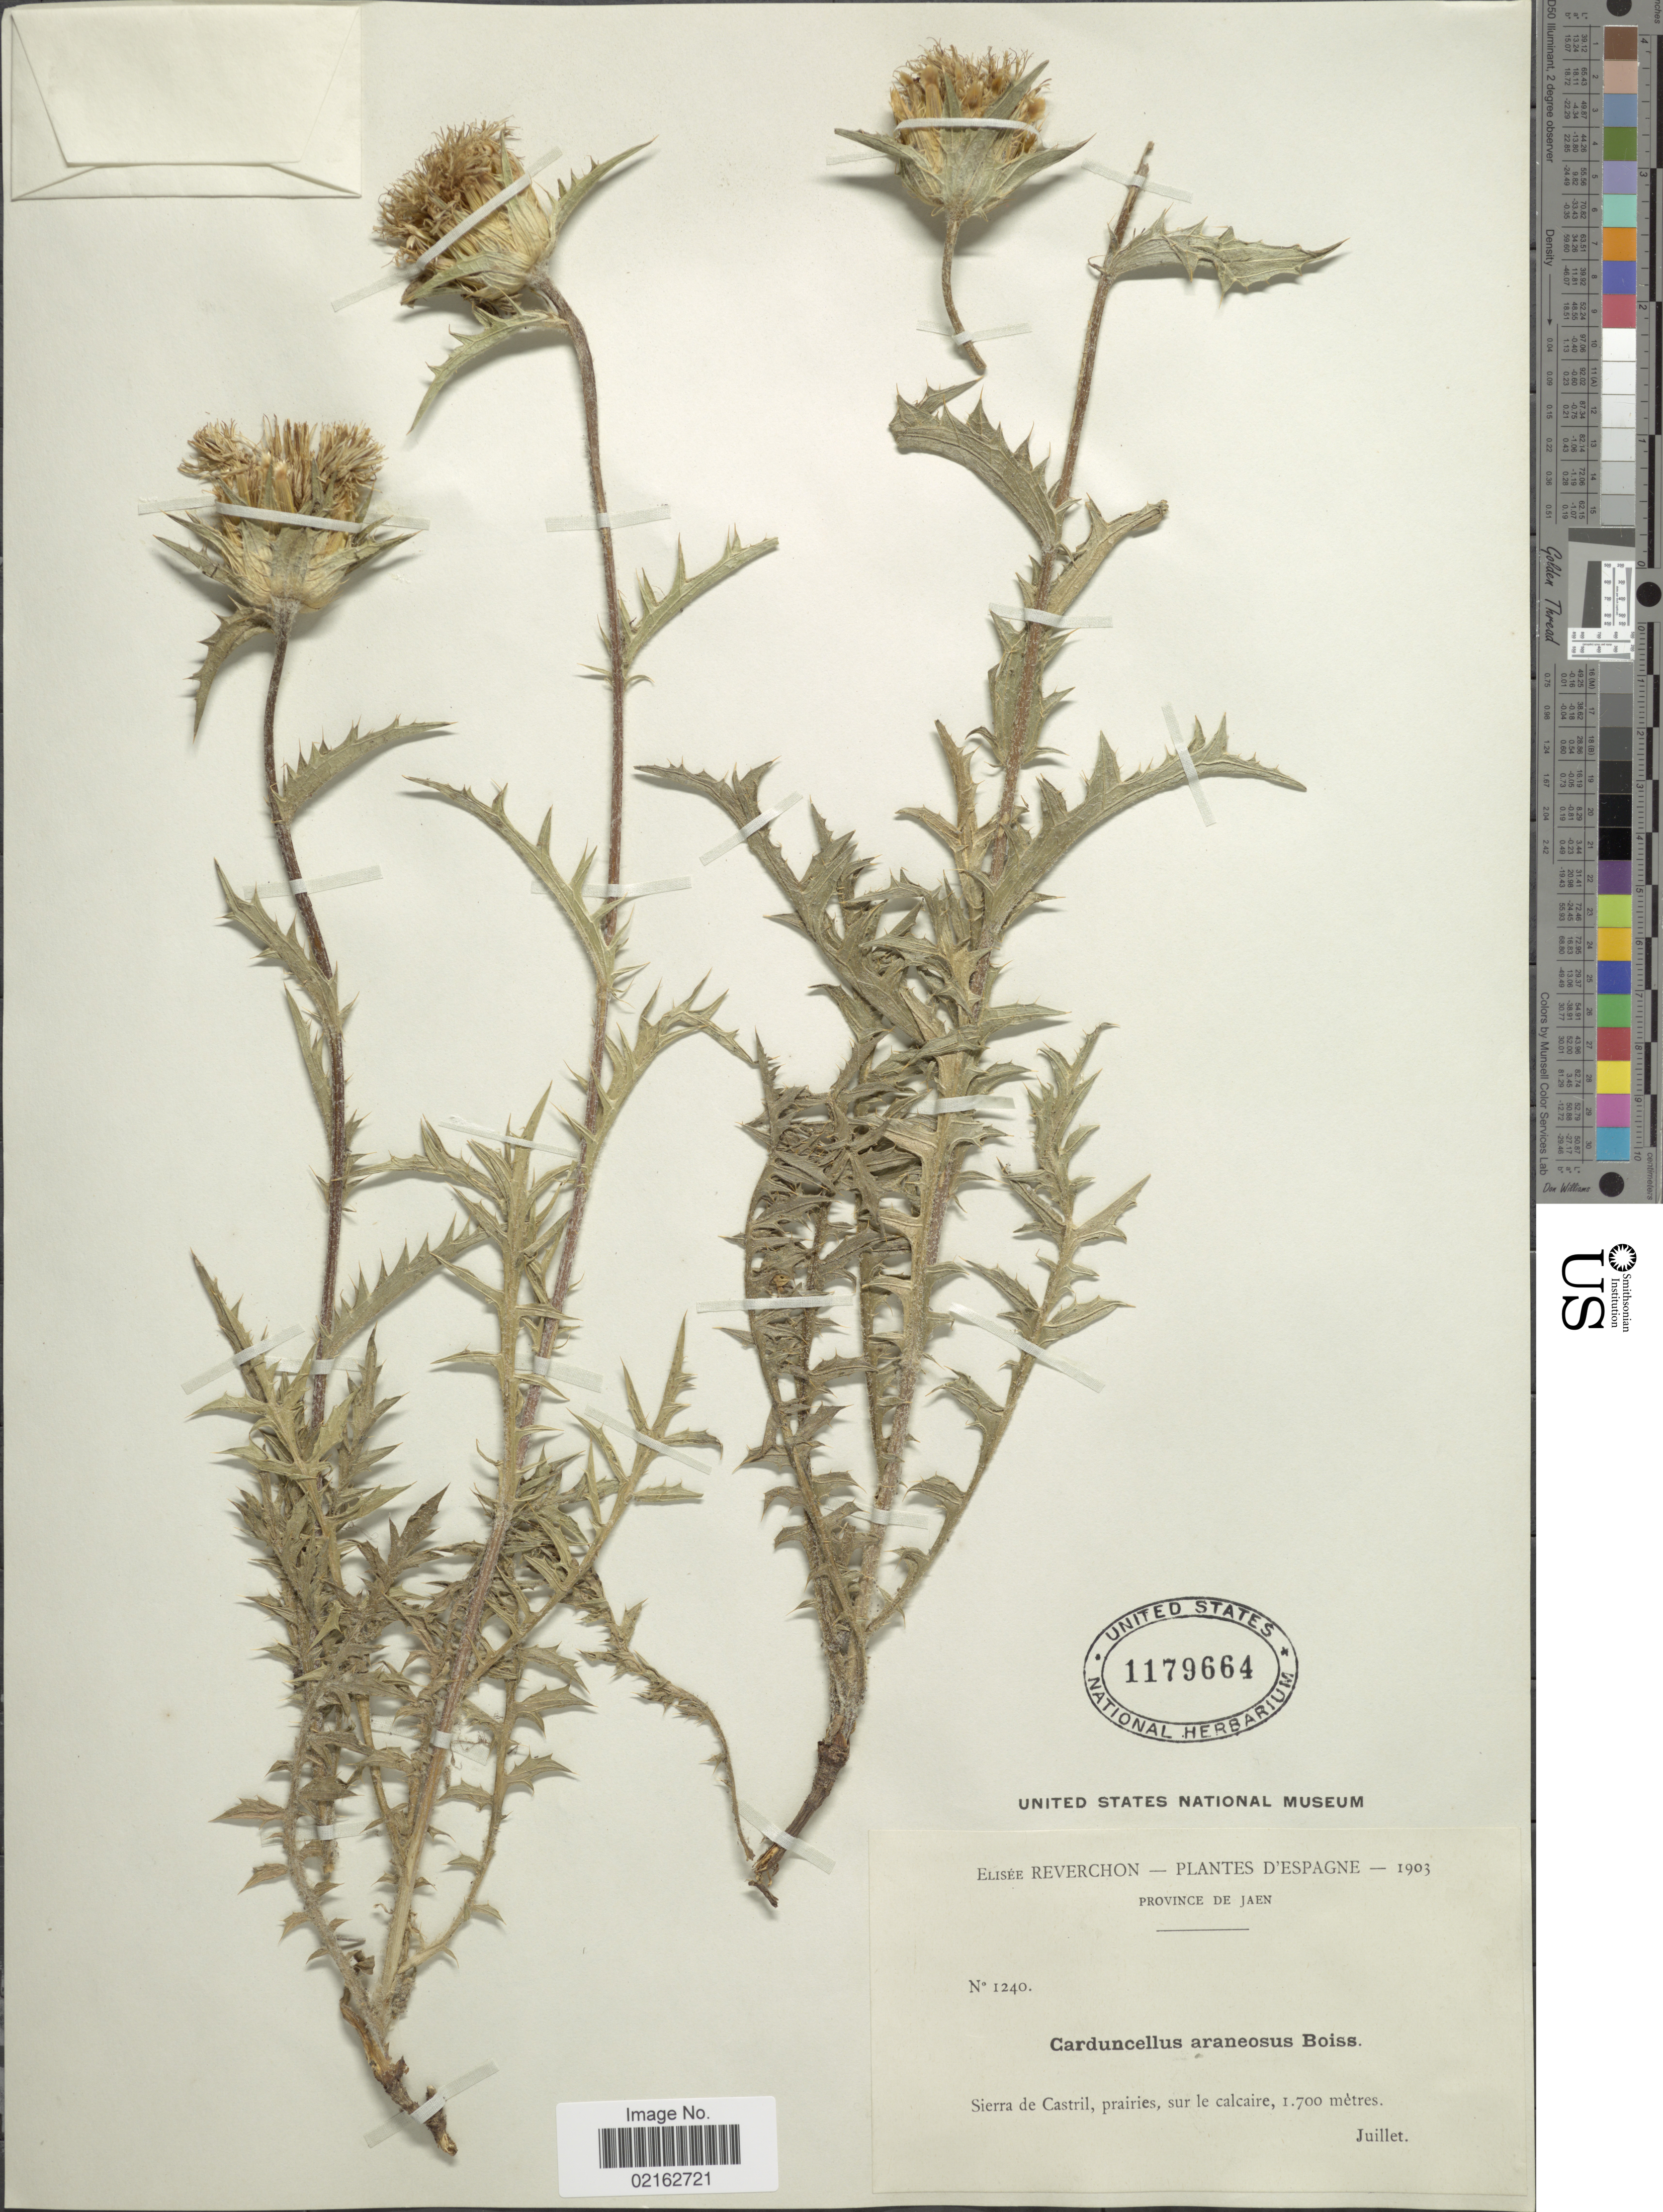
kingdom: Plantae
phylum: Tracheophyta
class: Magnoliopsida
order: Asterales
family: Asteraceae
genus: Carduncellus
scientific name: Carduncellus araneosus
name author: Boiss. & Reut.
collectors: E. Reverchon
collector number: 1240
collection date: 1903-07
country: Spain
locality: Province de Jaen, Sierra de Castril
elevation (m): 1700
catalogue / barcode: US 1179664